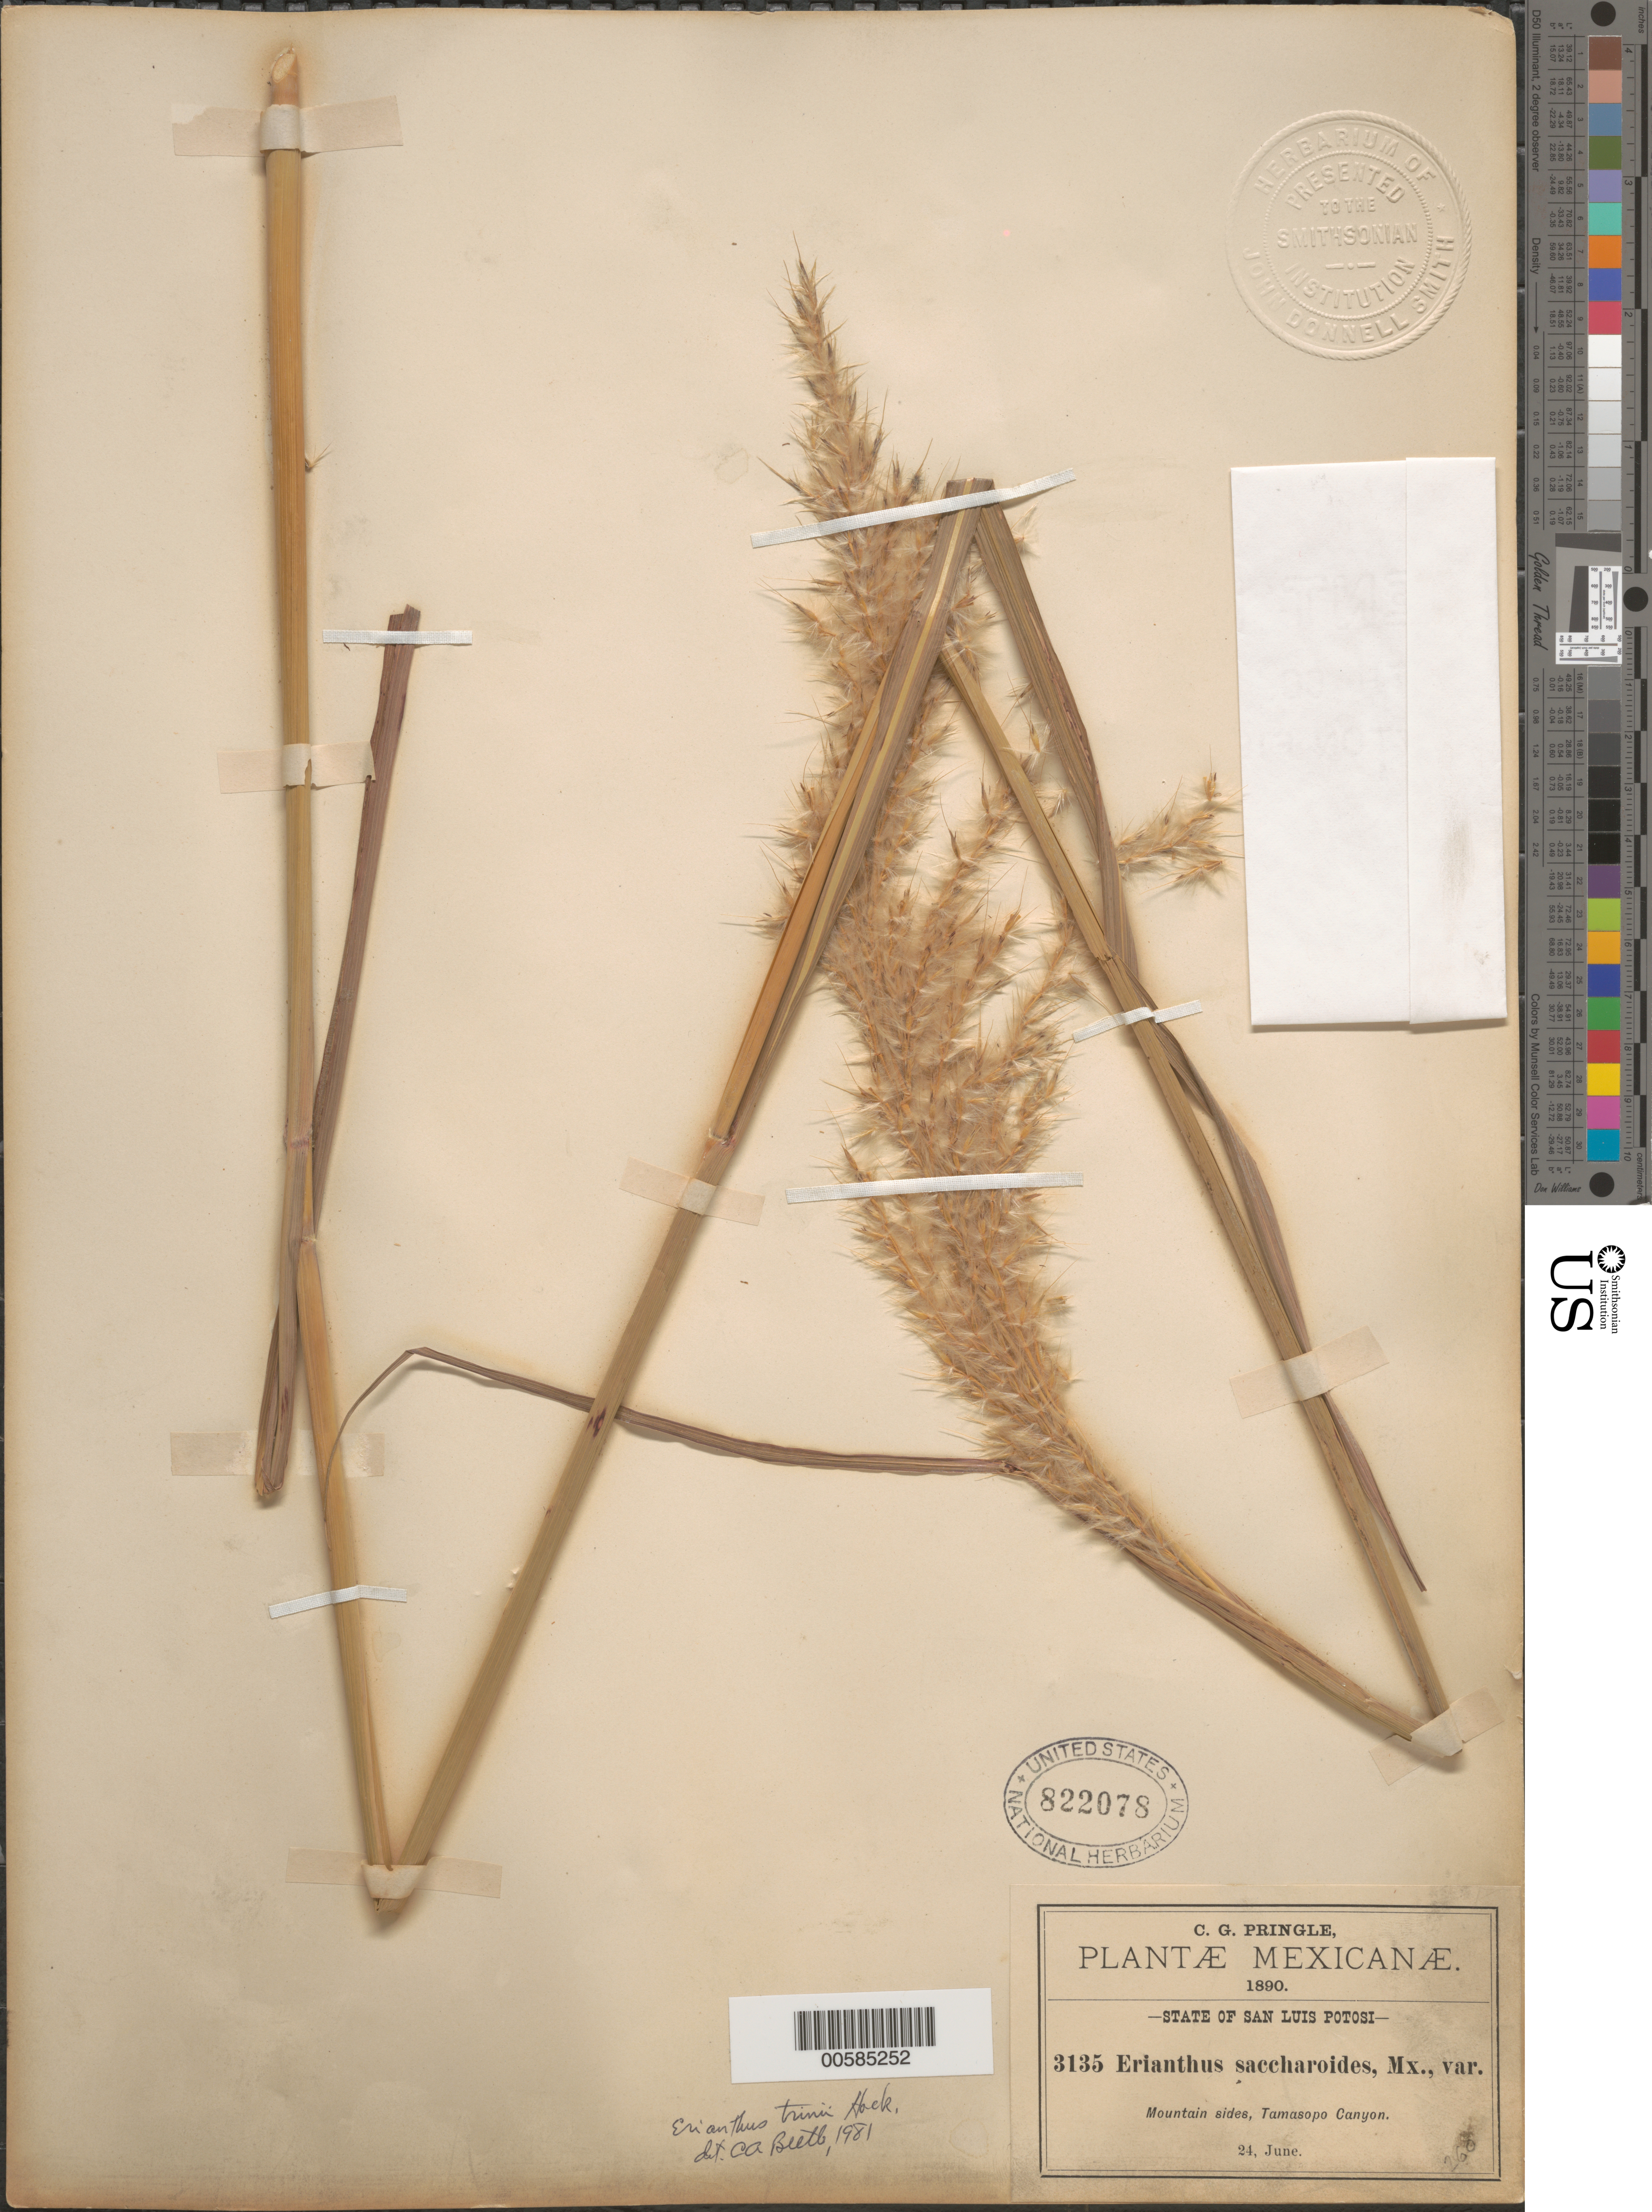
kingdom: Plantae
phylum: Tracheophyta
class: Liliopsida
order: Poales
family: Poaceae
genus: Erianthus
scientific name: Erianthus trinii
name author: Hack.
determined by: Beetle, Alan A.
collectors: C. G. Pringle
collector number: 3135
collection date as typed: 24 Jun 1890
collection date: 1890-06-24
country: Mexico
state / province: San Luis Potosi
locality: Tamasopo Canyon.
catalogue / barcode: US 822078